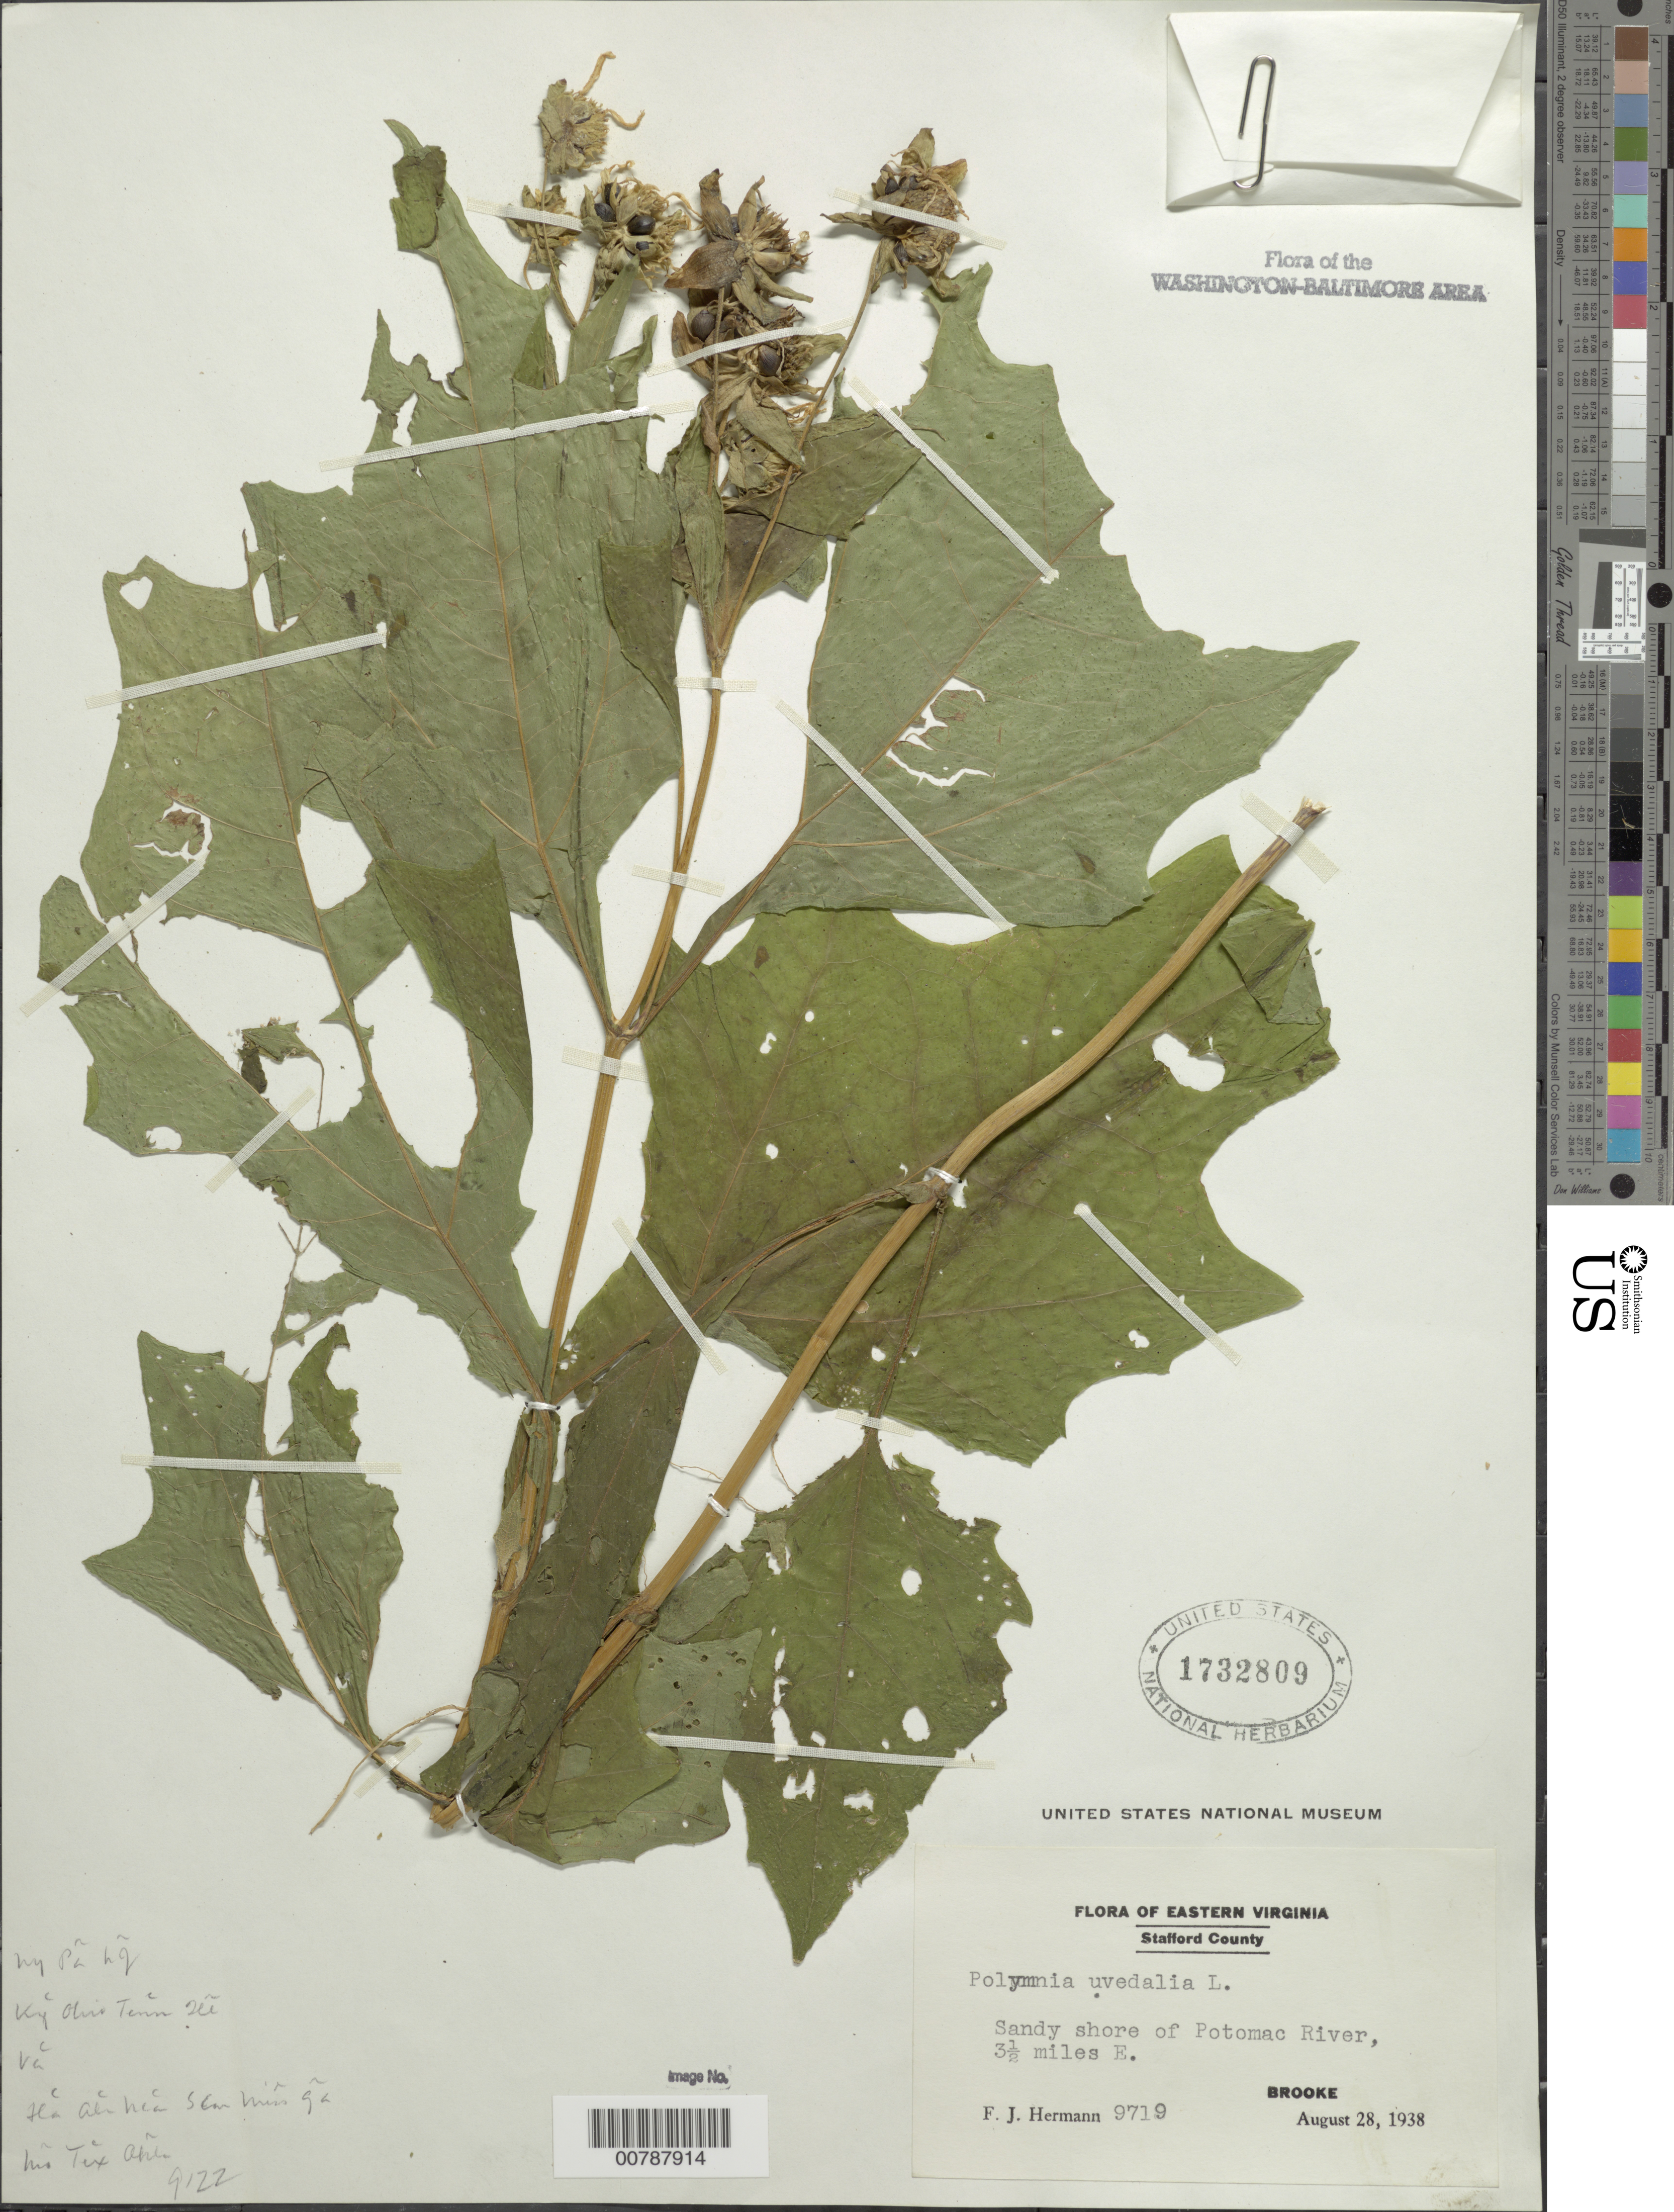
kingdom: Plantae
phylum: Tracheophyta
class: Magnoliopsida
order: Asterales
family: Asteraceae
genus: Smallanthus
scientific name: Smallanthus uvedalia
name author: (L.) Mack. ex Mack.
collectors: F. J. Hermann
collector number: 9719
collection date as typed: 28 Aug 1938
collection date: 1938-08-28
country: United States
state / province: Virginia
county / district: Stafford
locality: Potomac River, 3 1/2 miles E C. and O. Canal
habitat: Sandy shore of river.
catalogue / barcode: US 1732809